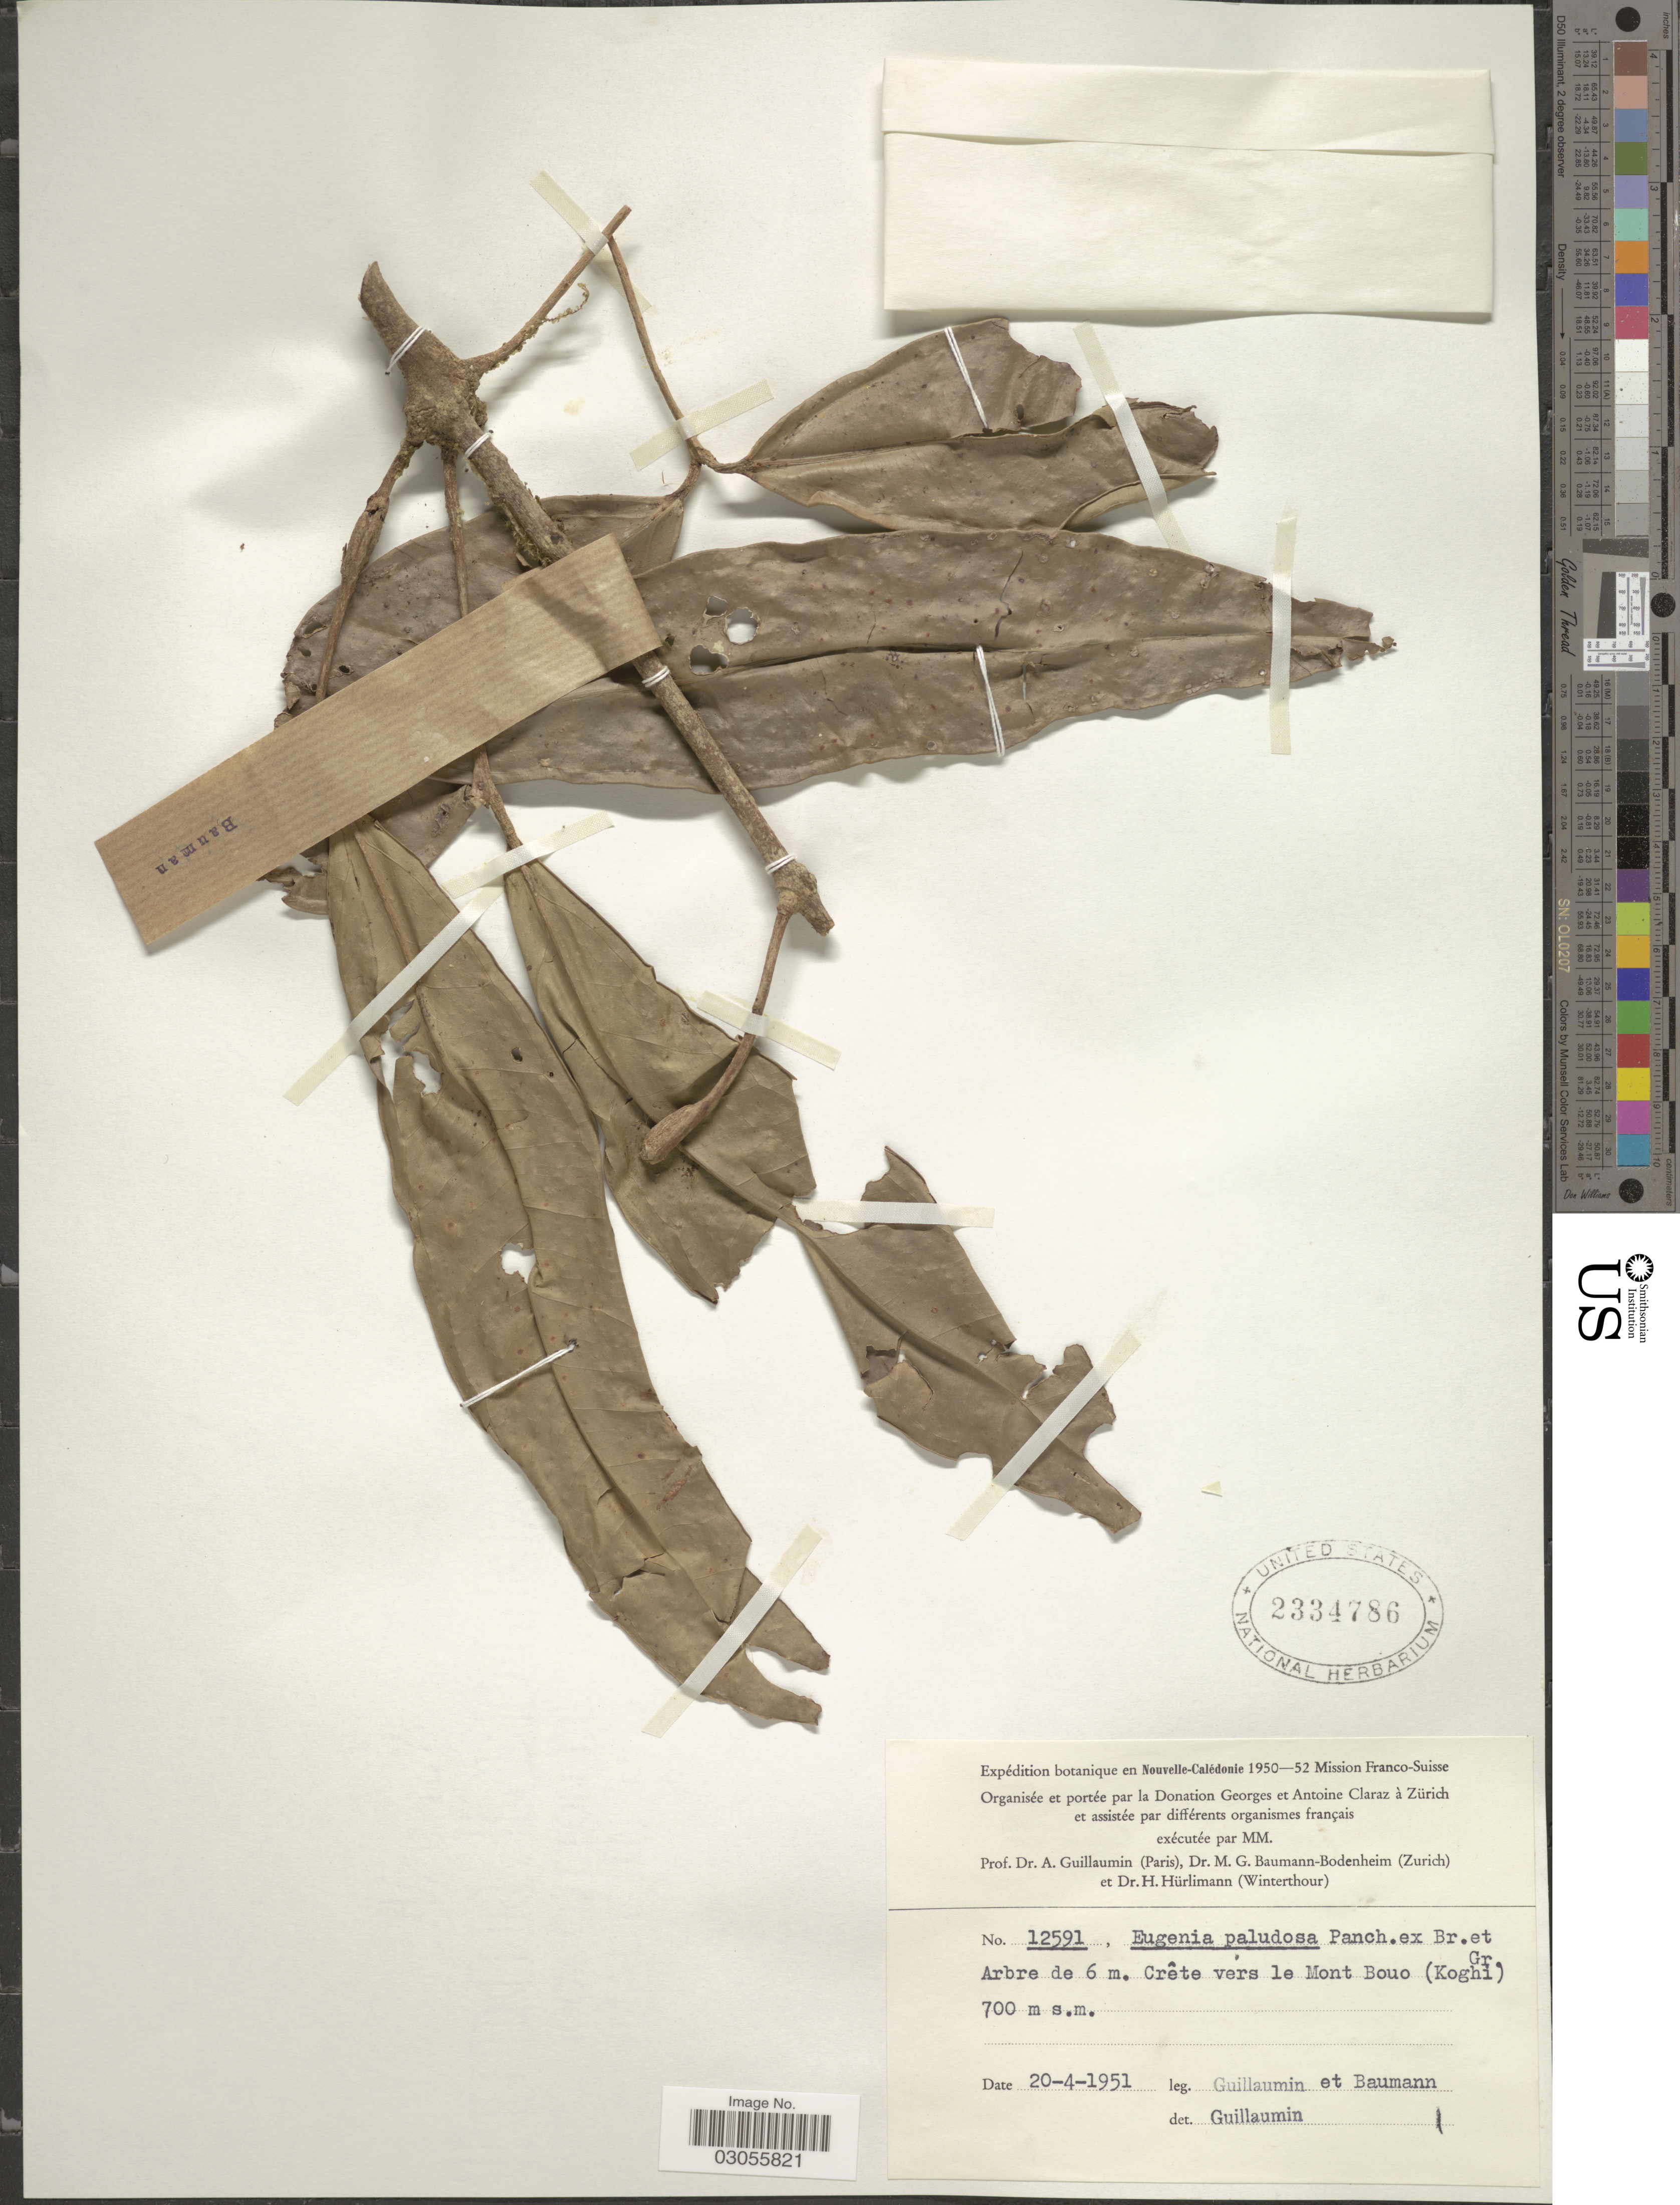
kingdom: Plantae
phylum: Tracheophyta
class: Magnoliopsida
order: Myrtales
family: Myrtaceae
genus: Eugenia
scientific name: Eugenia paludosa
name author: Pancher ex Brongn. & Gris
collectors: A. Guillaumin & -. Baumann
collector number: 12591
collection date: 1951-04-20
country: New Caledonia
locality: En Nouvelle-Calédonie. Crête vers le Mont Bouo (Koghi).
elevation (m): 700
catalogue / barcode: US 2334786